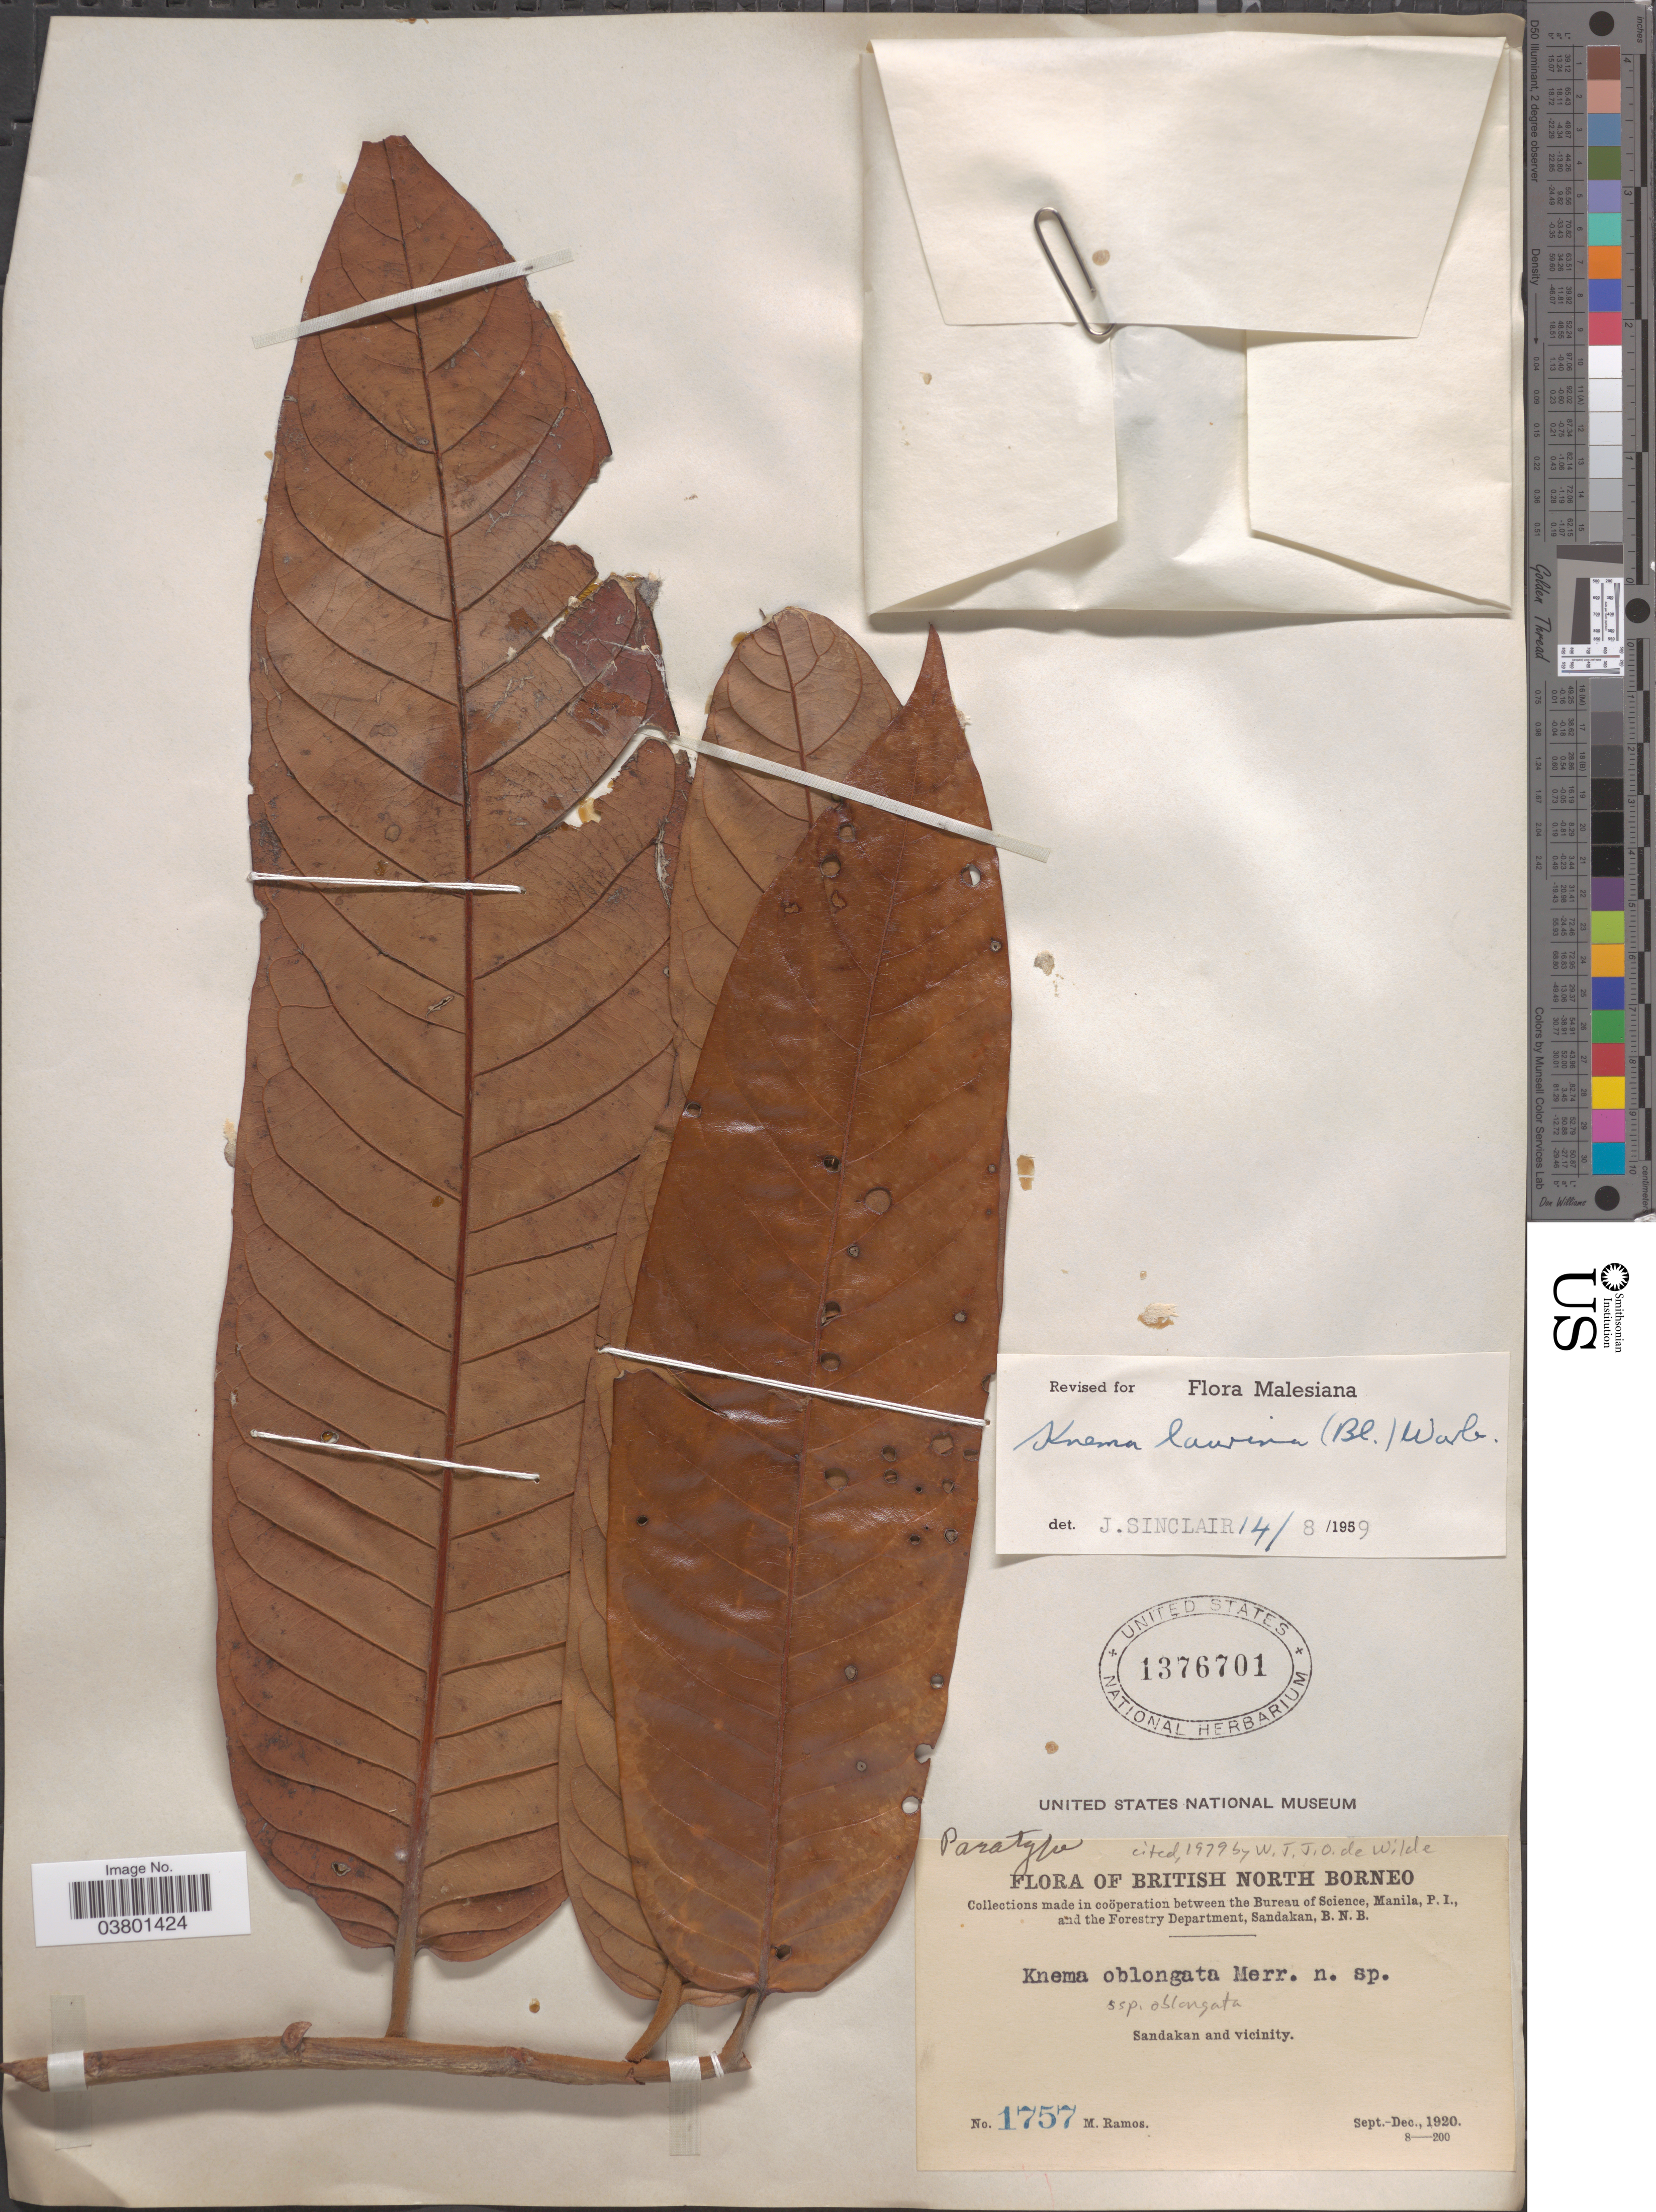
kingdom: Plantae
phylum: Tracheophyta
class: Magnoliopsida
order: Magnoliales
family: Myristicaceae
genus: Knema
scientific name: Knema oblongata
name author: Merr.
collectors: M. Ramos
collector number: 1757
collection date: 1920-09/1920-12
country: Malaysia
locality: British North Borneo. Sandakan and vicinity.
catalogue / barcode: US 1376701